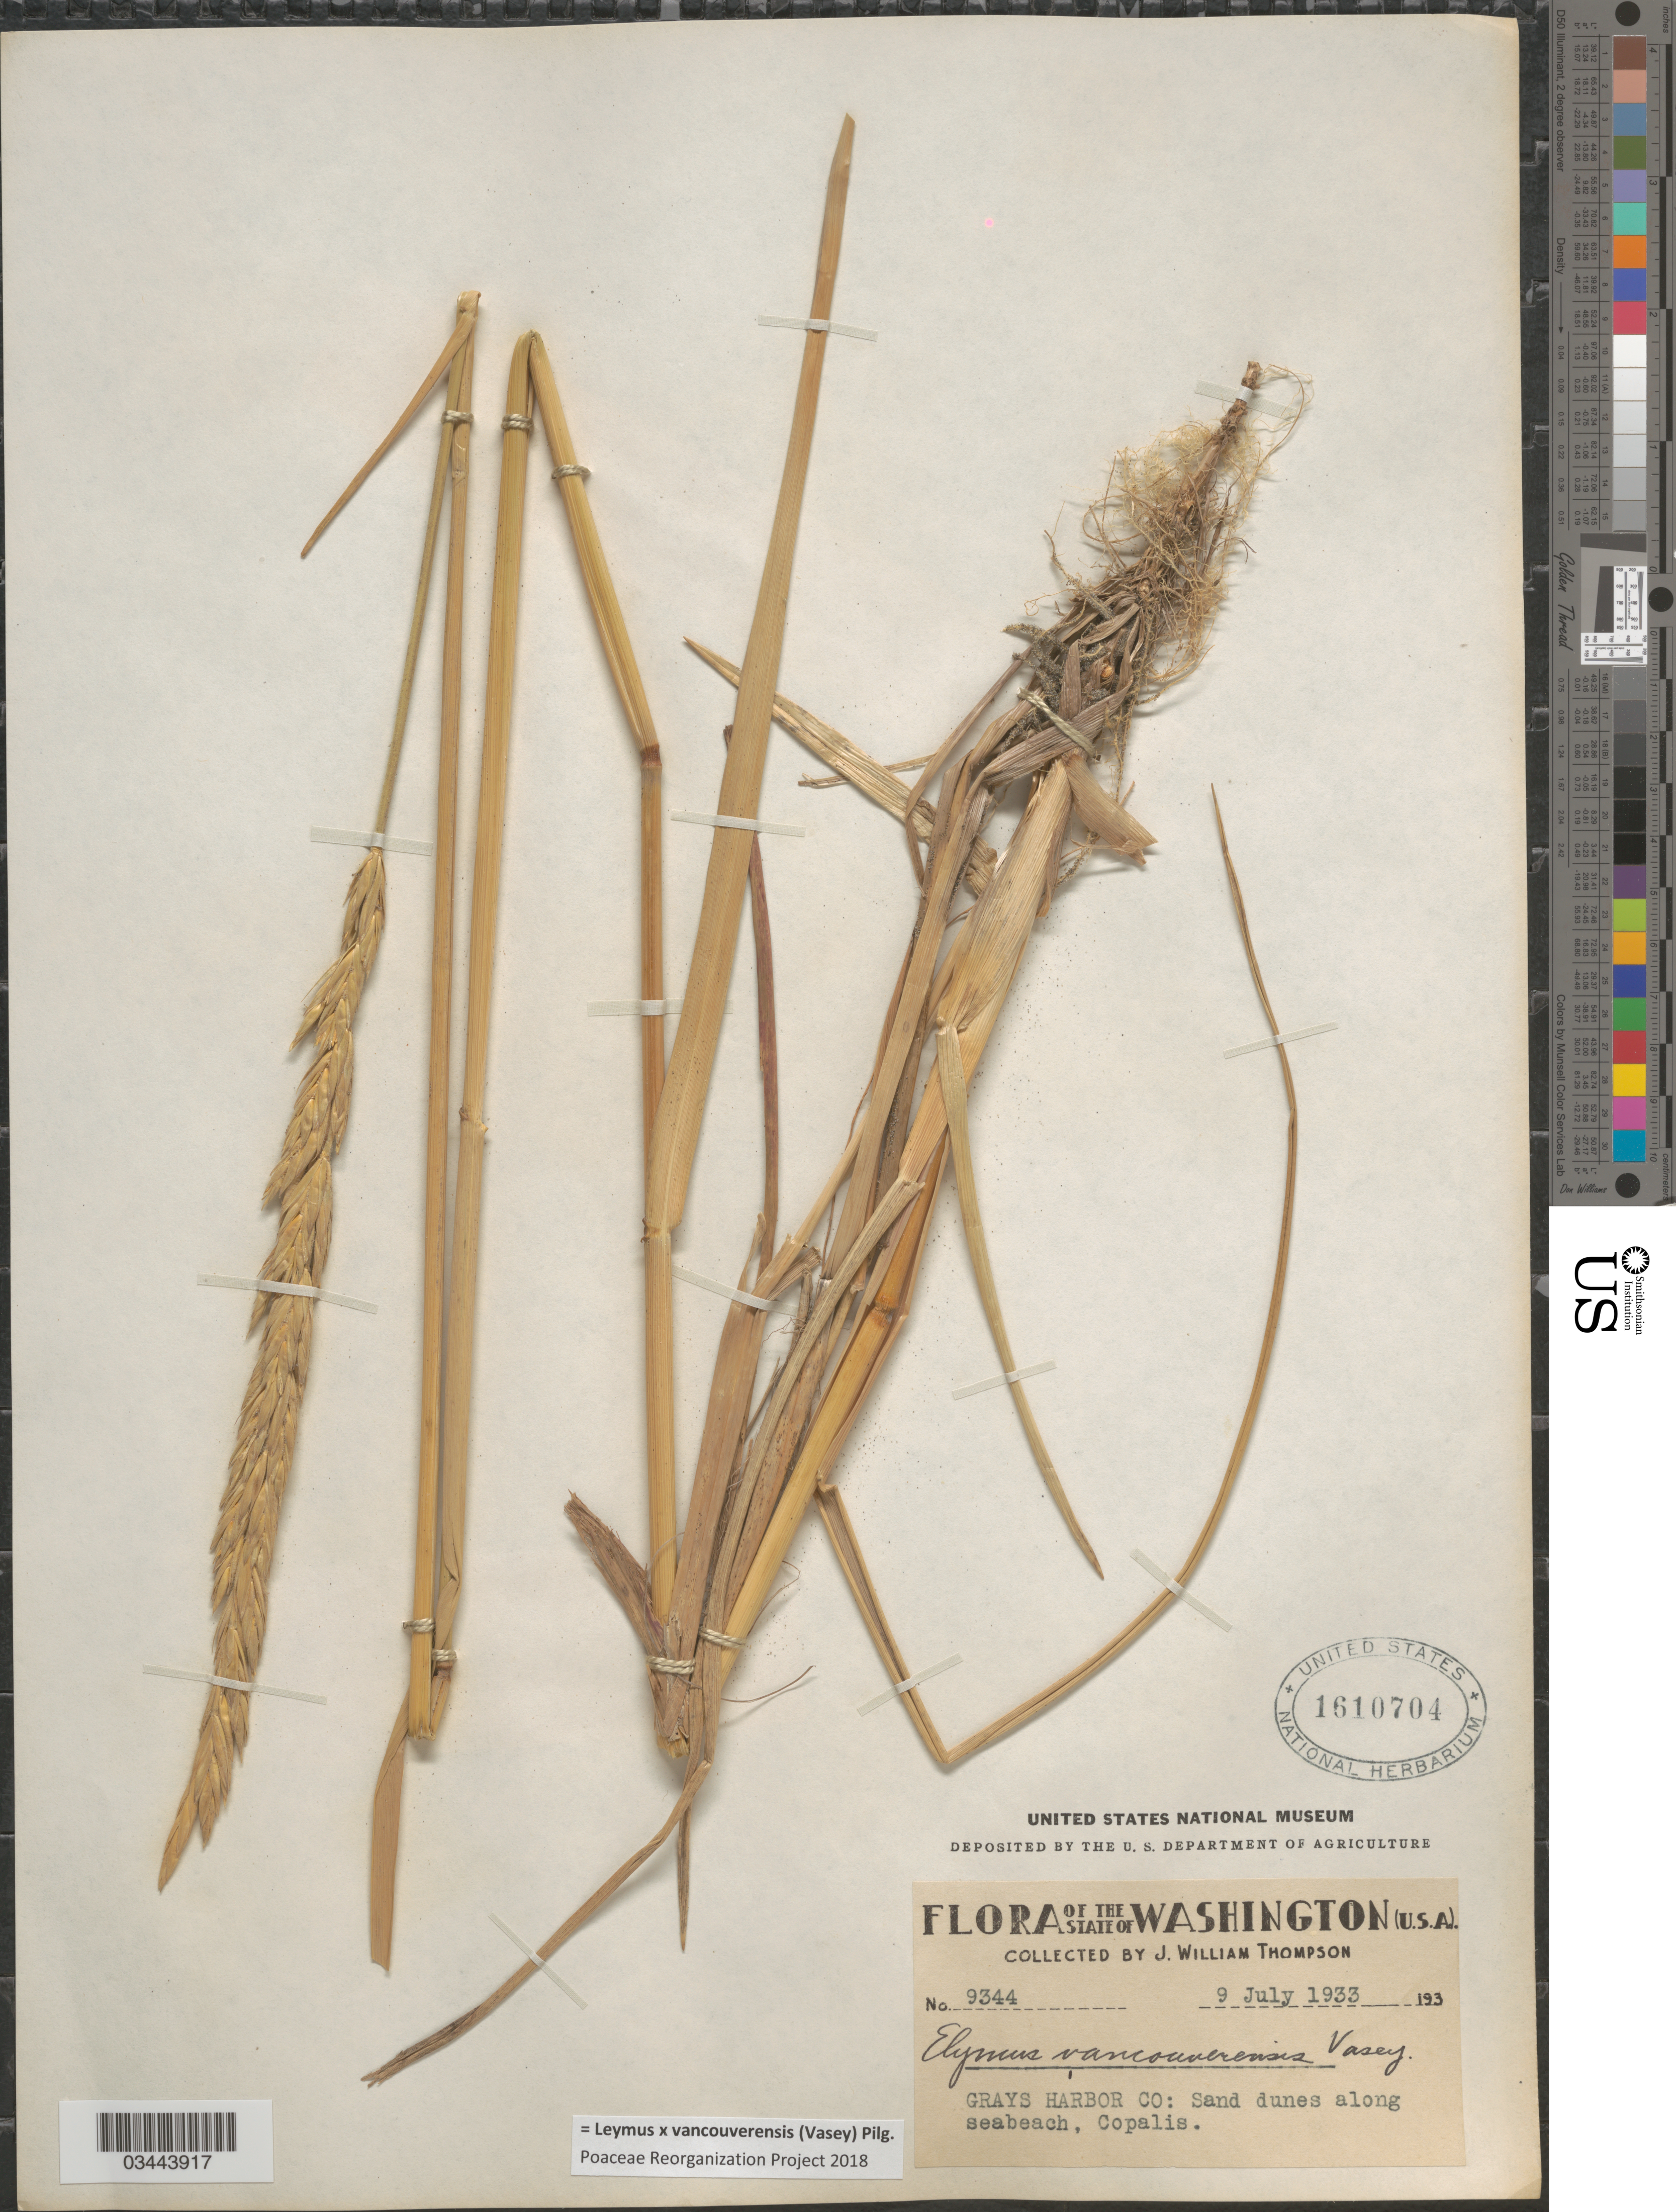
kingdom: Plantae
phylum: Tracheophyta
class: Liliopsida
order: Poales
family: Poaceae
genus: Leymus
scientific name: Leymus x vancouverensis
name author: (Vasey) Pilg.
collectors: J. W. Thompson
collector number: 9344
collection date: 1933-07-09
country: United States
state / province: Washington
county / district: Grays Harbor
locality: The State of Washington. Grays Harbor Co: Sand dunes along seabeach, Copalis.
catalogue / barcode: US 1610704